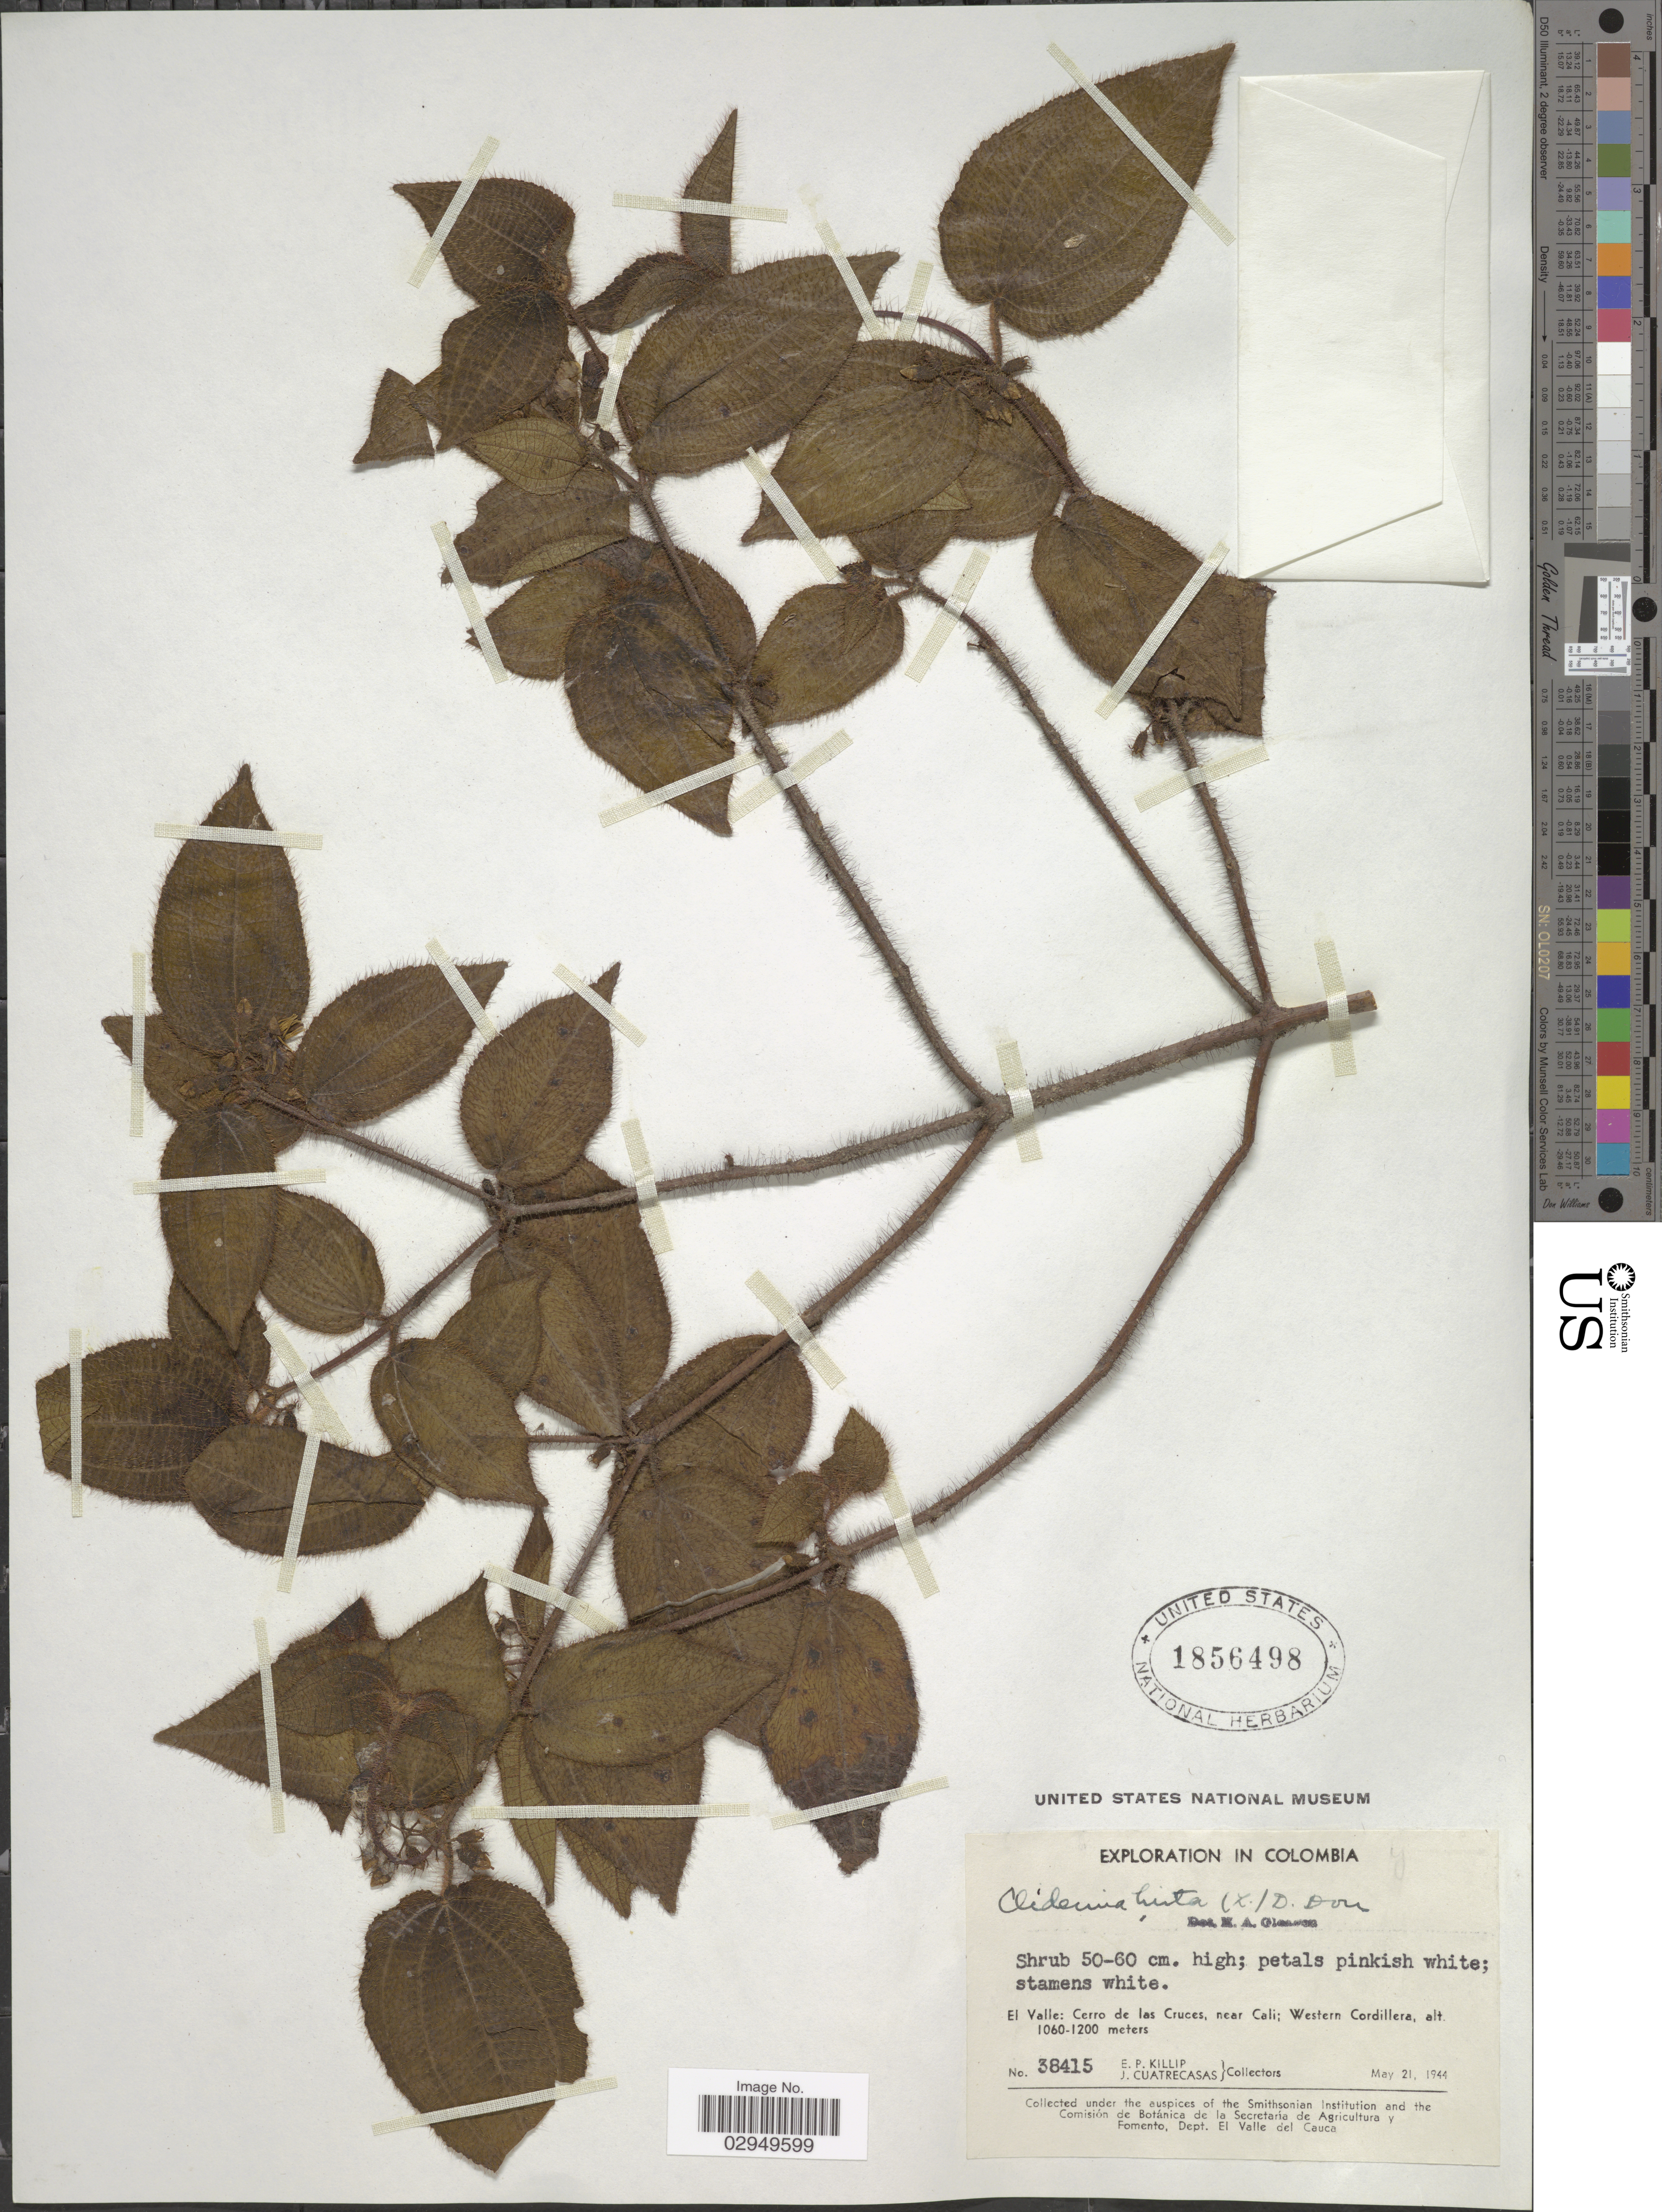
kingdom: Plantae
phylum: Tracheophyta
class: Magnoliopsida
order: Myrtales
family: Melastomataceae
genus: Clidemia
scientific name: Clidemia hirta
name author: (L.) D. Don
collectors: E. P. Killip & J. Cuatrecasas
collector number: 38415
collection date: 1944-05-21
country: Colombia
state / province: Valle del Cauca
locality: El Valle: Cerro de las Cruces, near Cali; Western Cordillera.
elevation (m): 1060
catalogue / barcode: US 1856498